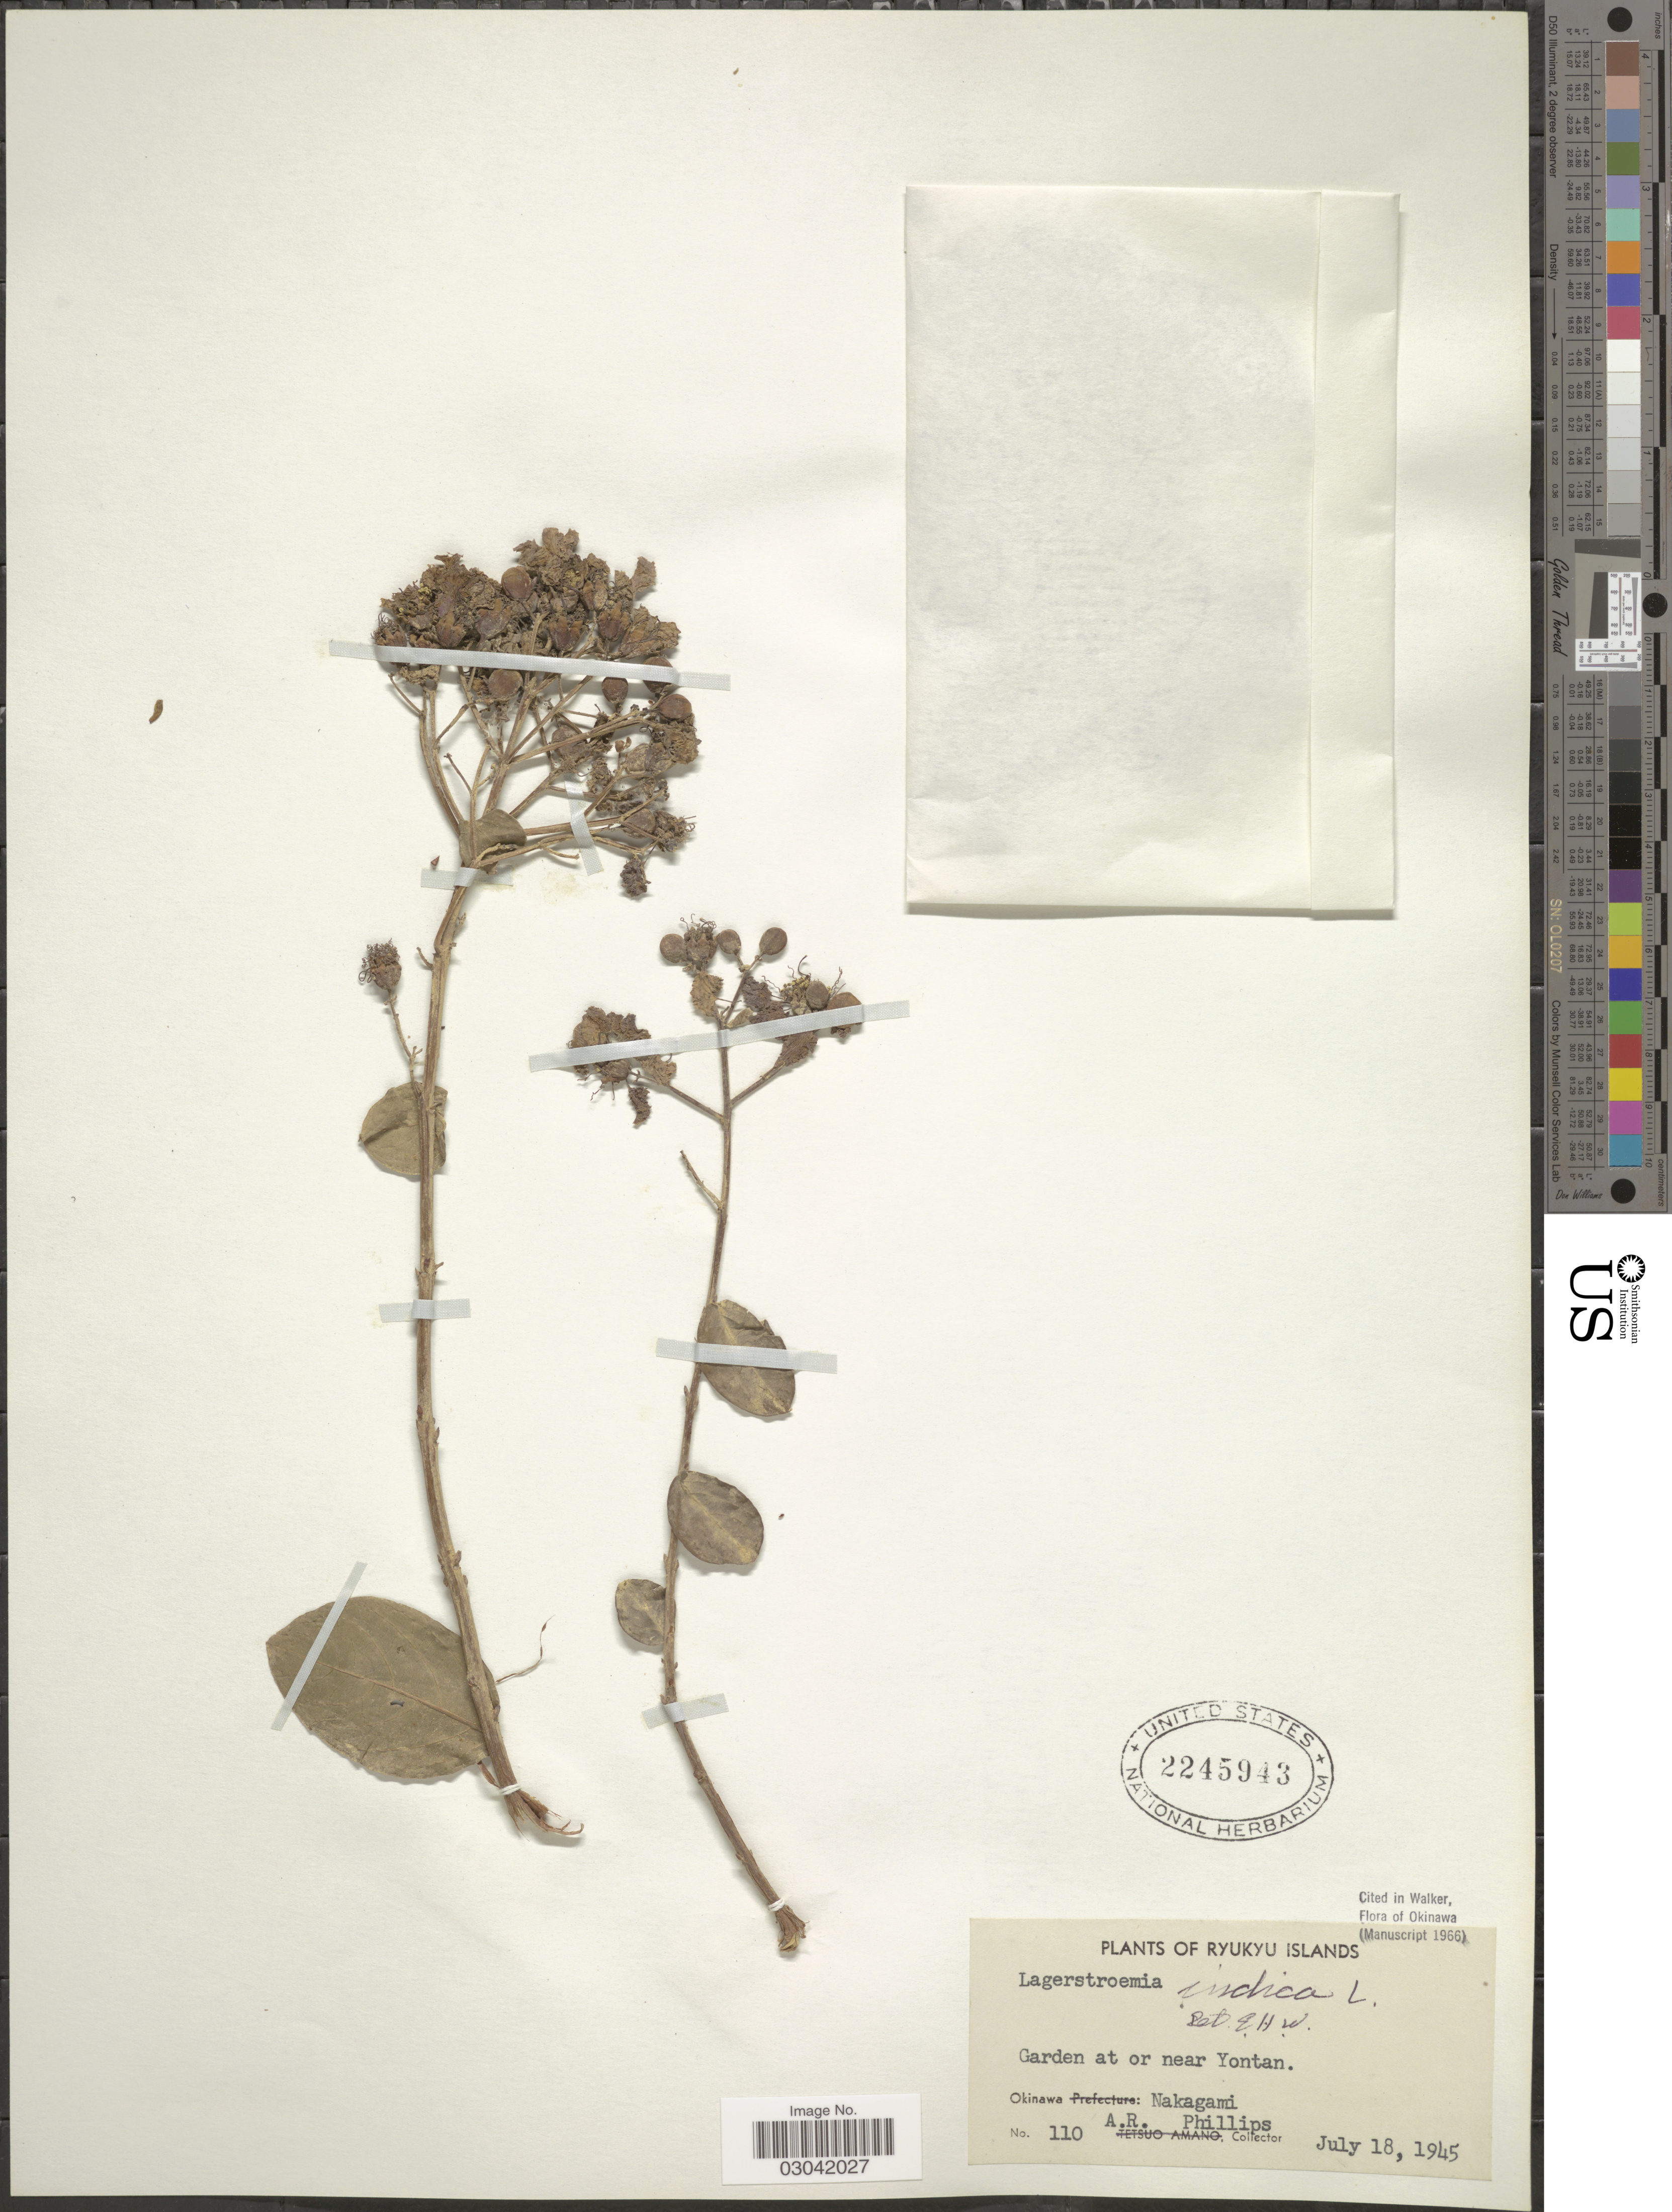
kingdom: Plantae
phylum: Tracheophyta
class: Magnoliopsida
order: Myrtales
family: Lythraceae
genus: Lagerstroemia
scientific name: Lagerstroemia indica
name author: L.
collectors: A. R. Phillips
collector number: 110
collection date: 1945-07-18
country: Japan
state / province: Okinawa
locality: Ryukyu Islands. Garden at or near Yontan. Okinawa: Nakagami.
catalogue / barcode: US 2245943